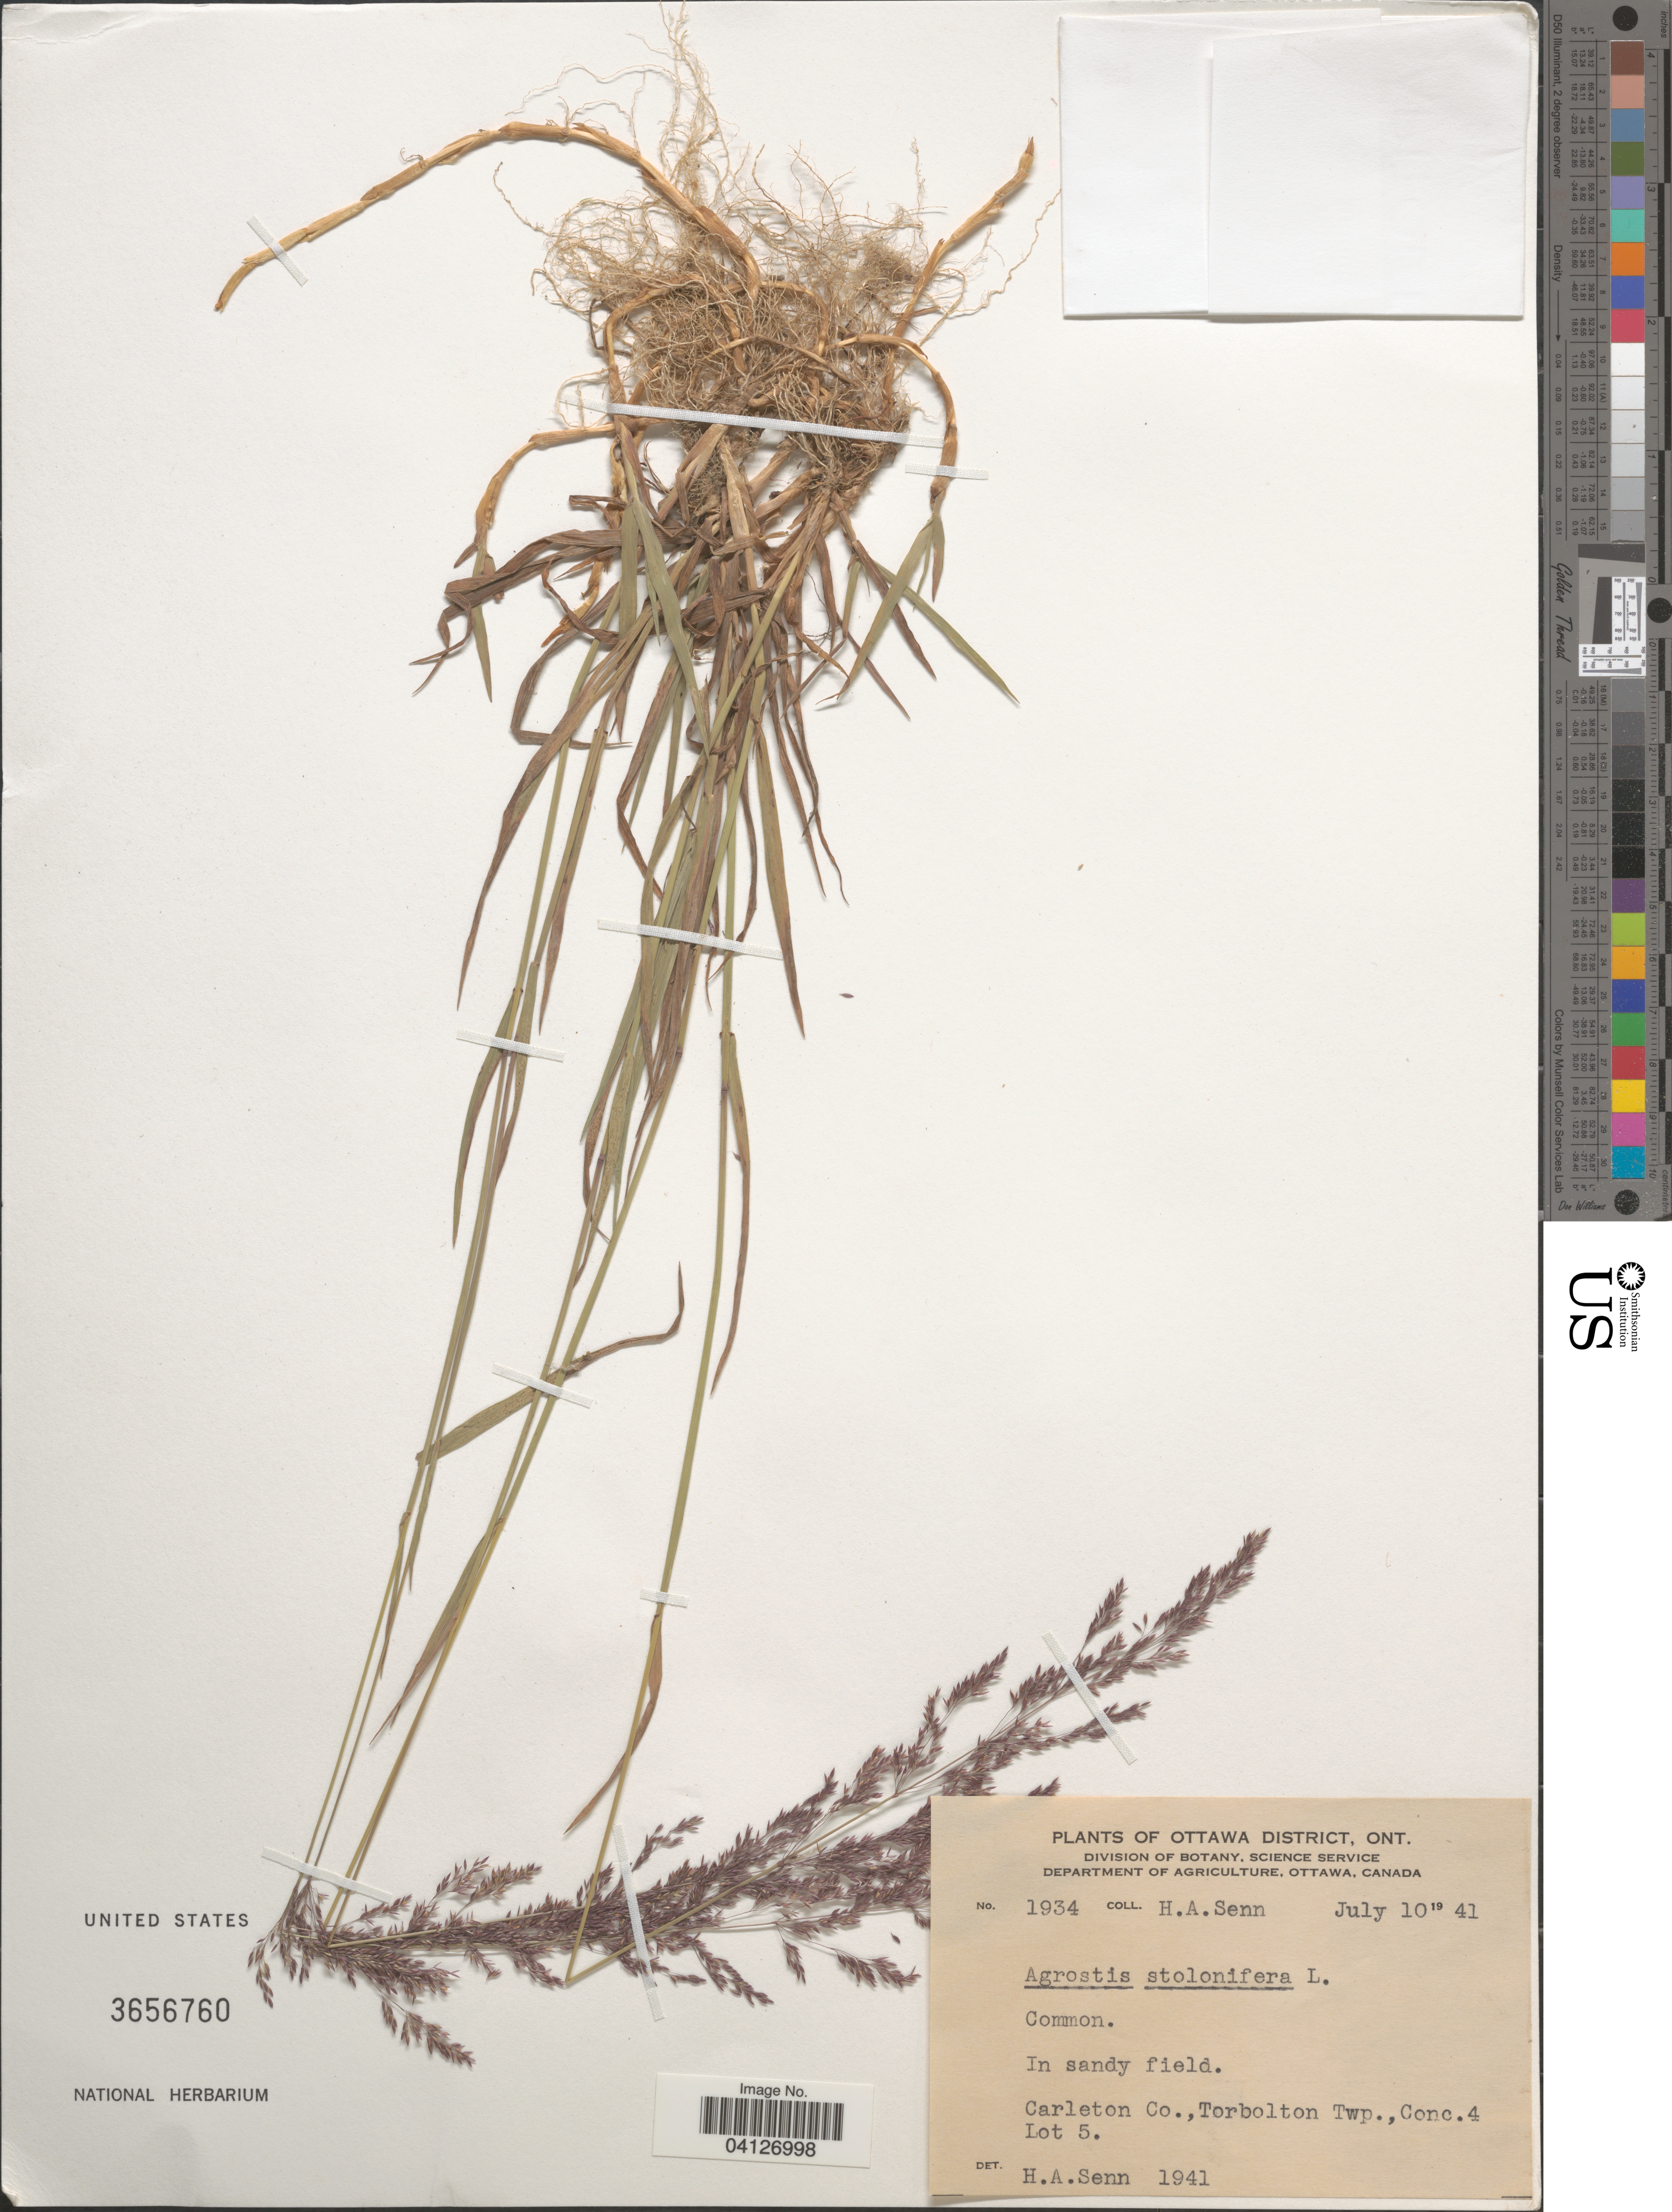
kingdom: Plantae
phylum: Tracheophyta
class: Liliopsida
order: Poales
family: Poaceae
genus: Agrostis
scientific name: Agrostis stolonifera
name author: L.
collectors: H. Senn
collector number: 1934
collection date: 1941-07-10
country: Canada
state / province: Ontario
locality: Ottawa District. Carleton Co., Torbolton Twp., Conc. 4 Lot 5.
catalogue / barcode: US 3656760